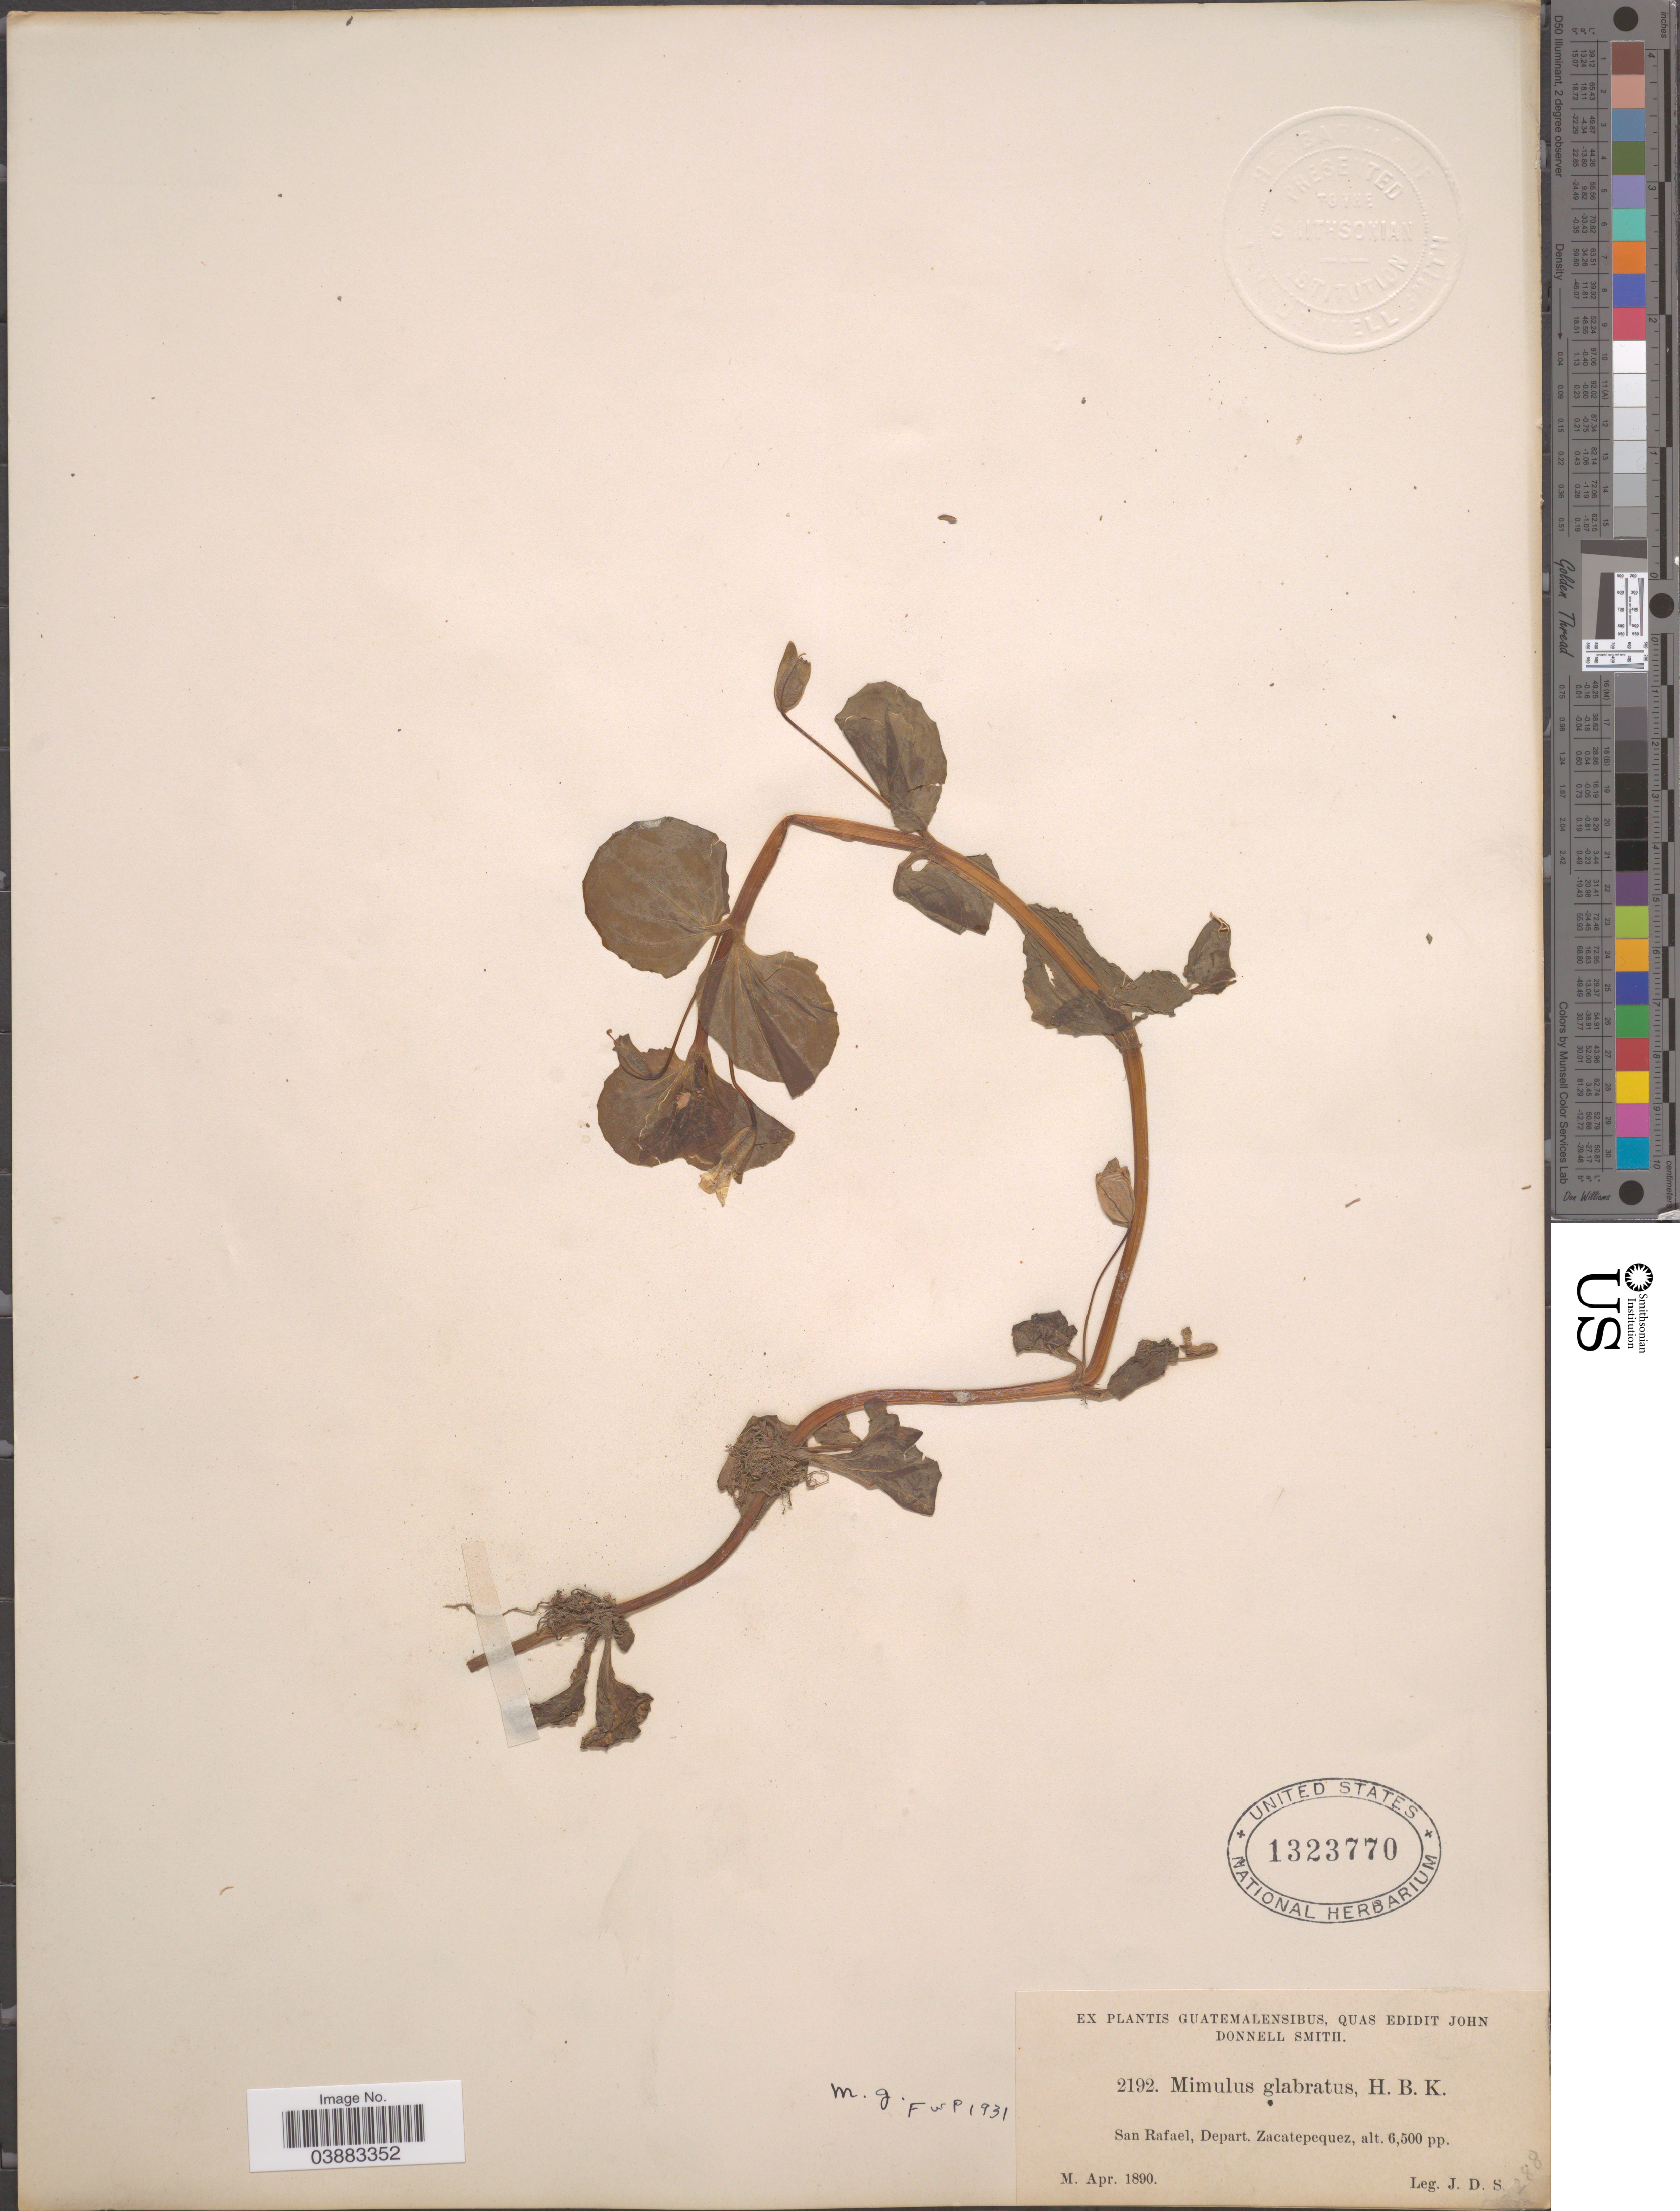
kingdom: Plantae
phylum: Tracheophyta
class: Magnoliopsida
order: Lamiales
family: Phrymaceae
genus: Mimulus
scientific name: Mimulus glabratus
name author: Kunth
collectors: J. Donnell Smith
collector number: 2192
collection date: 1890-04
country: Guatemala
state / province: Sacatepequez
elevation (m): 1981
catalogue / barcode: US 1323770